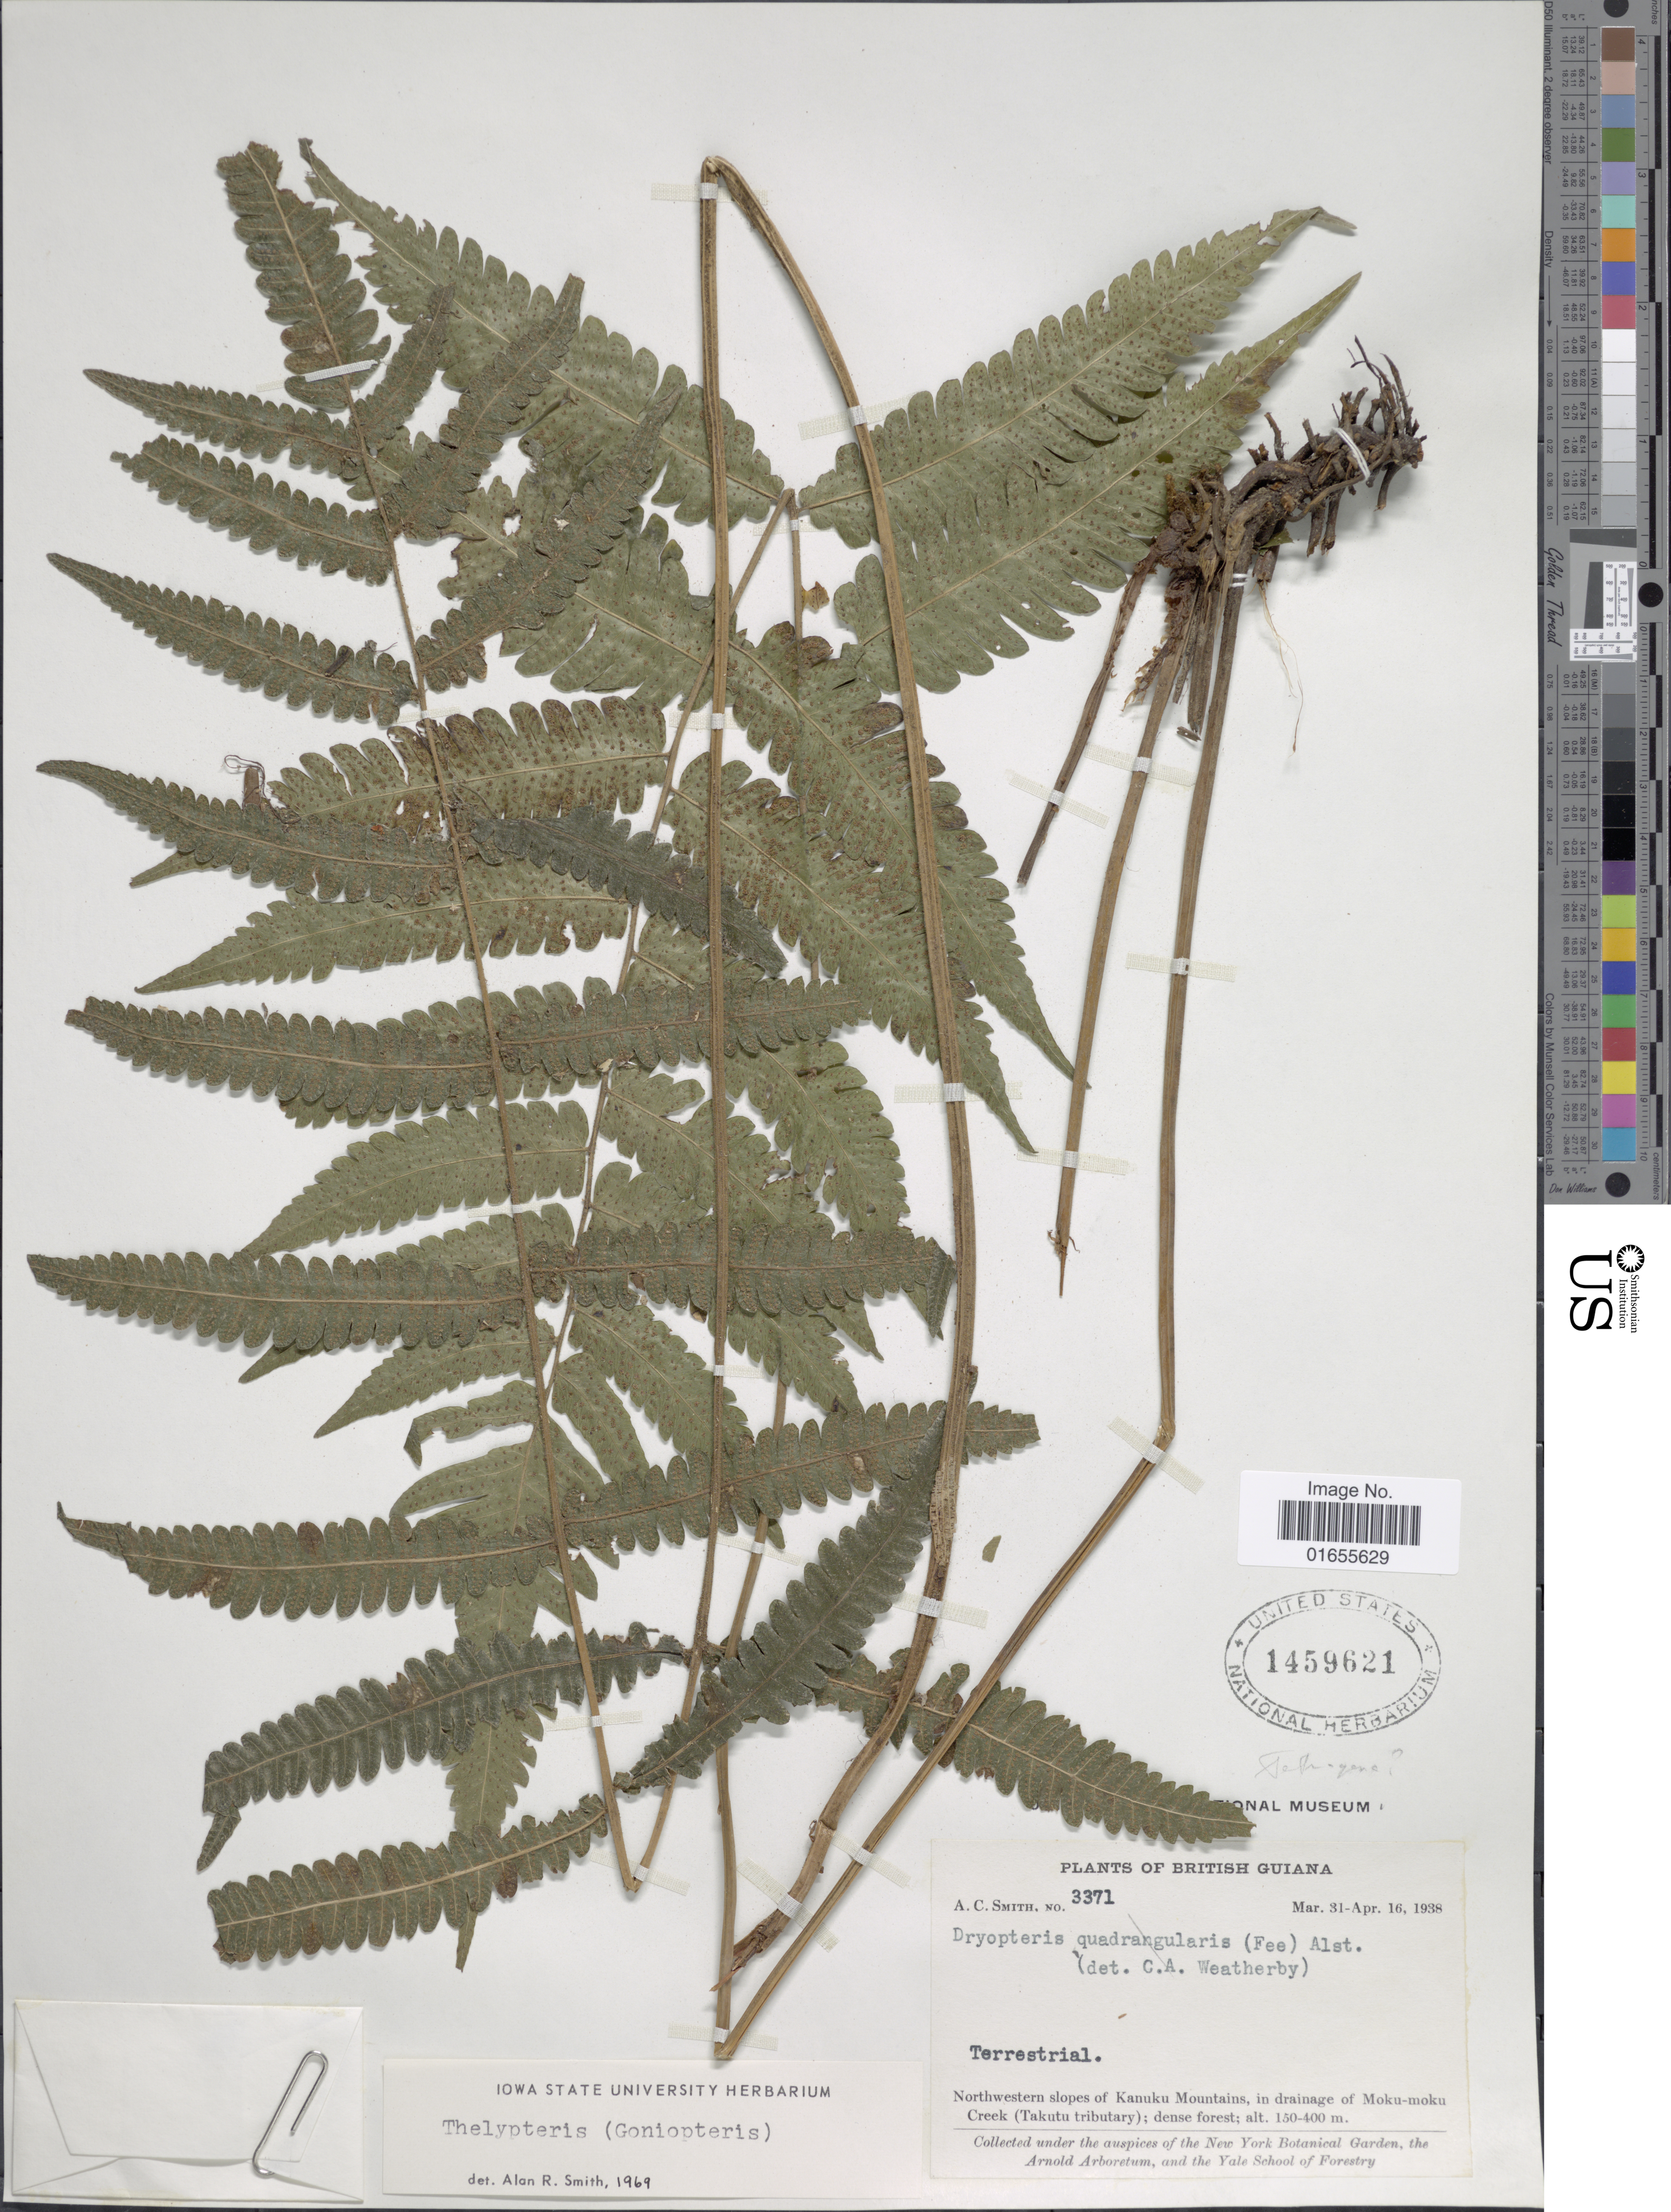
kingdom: Plantae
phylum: Tracheophyta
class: Polypodiopsida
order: Polypodiales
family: Thelypteridaceae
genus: Goniopteris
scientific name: Goniopteris tetragona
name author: (C. Presl) Sw.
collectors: A. C. Smith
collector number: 3371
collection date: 1938-03-31/1938-04-16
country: Guyana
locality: Northwestern slopes of Kanuku Mountains, in drainage of Moku - moku Creek (Takutu tributary)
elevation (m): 150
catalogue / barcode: US 1459621